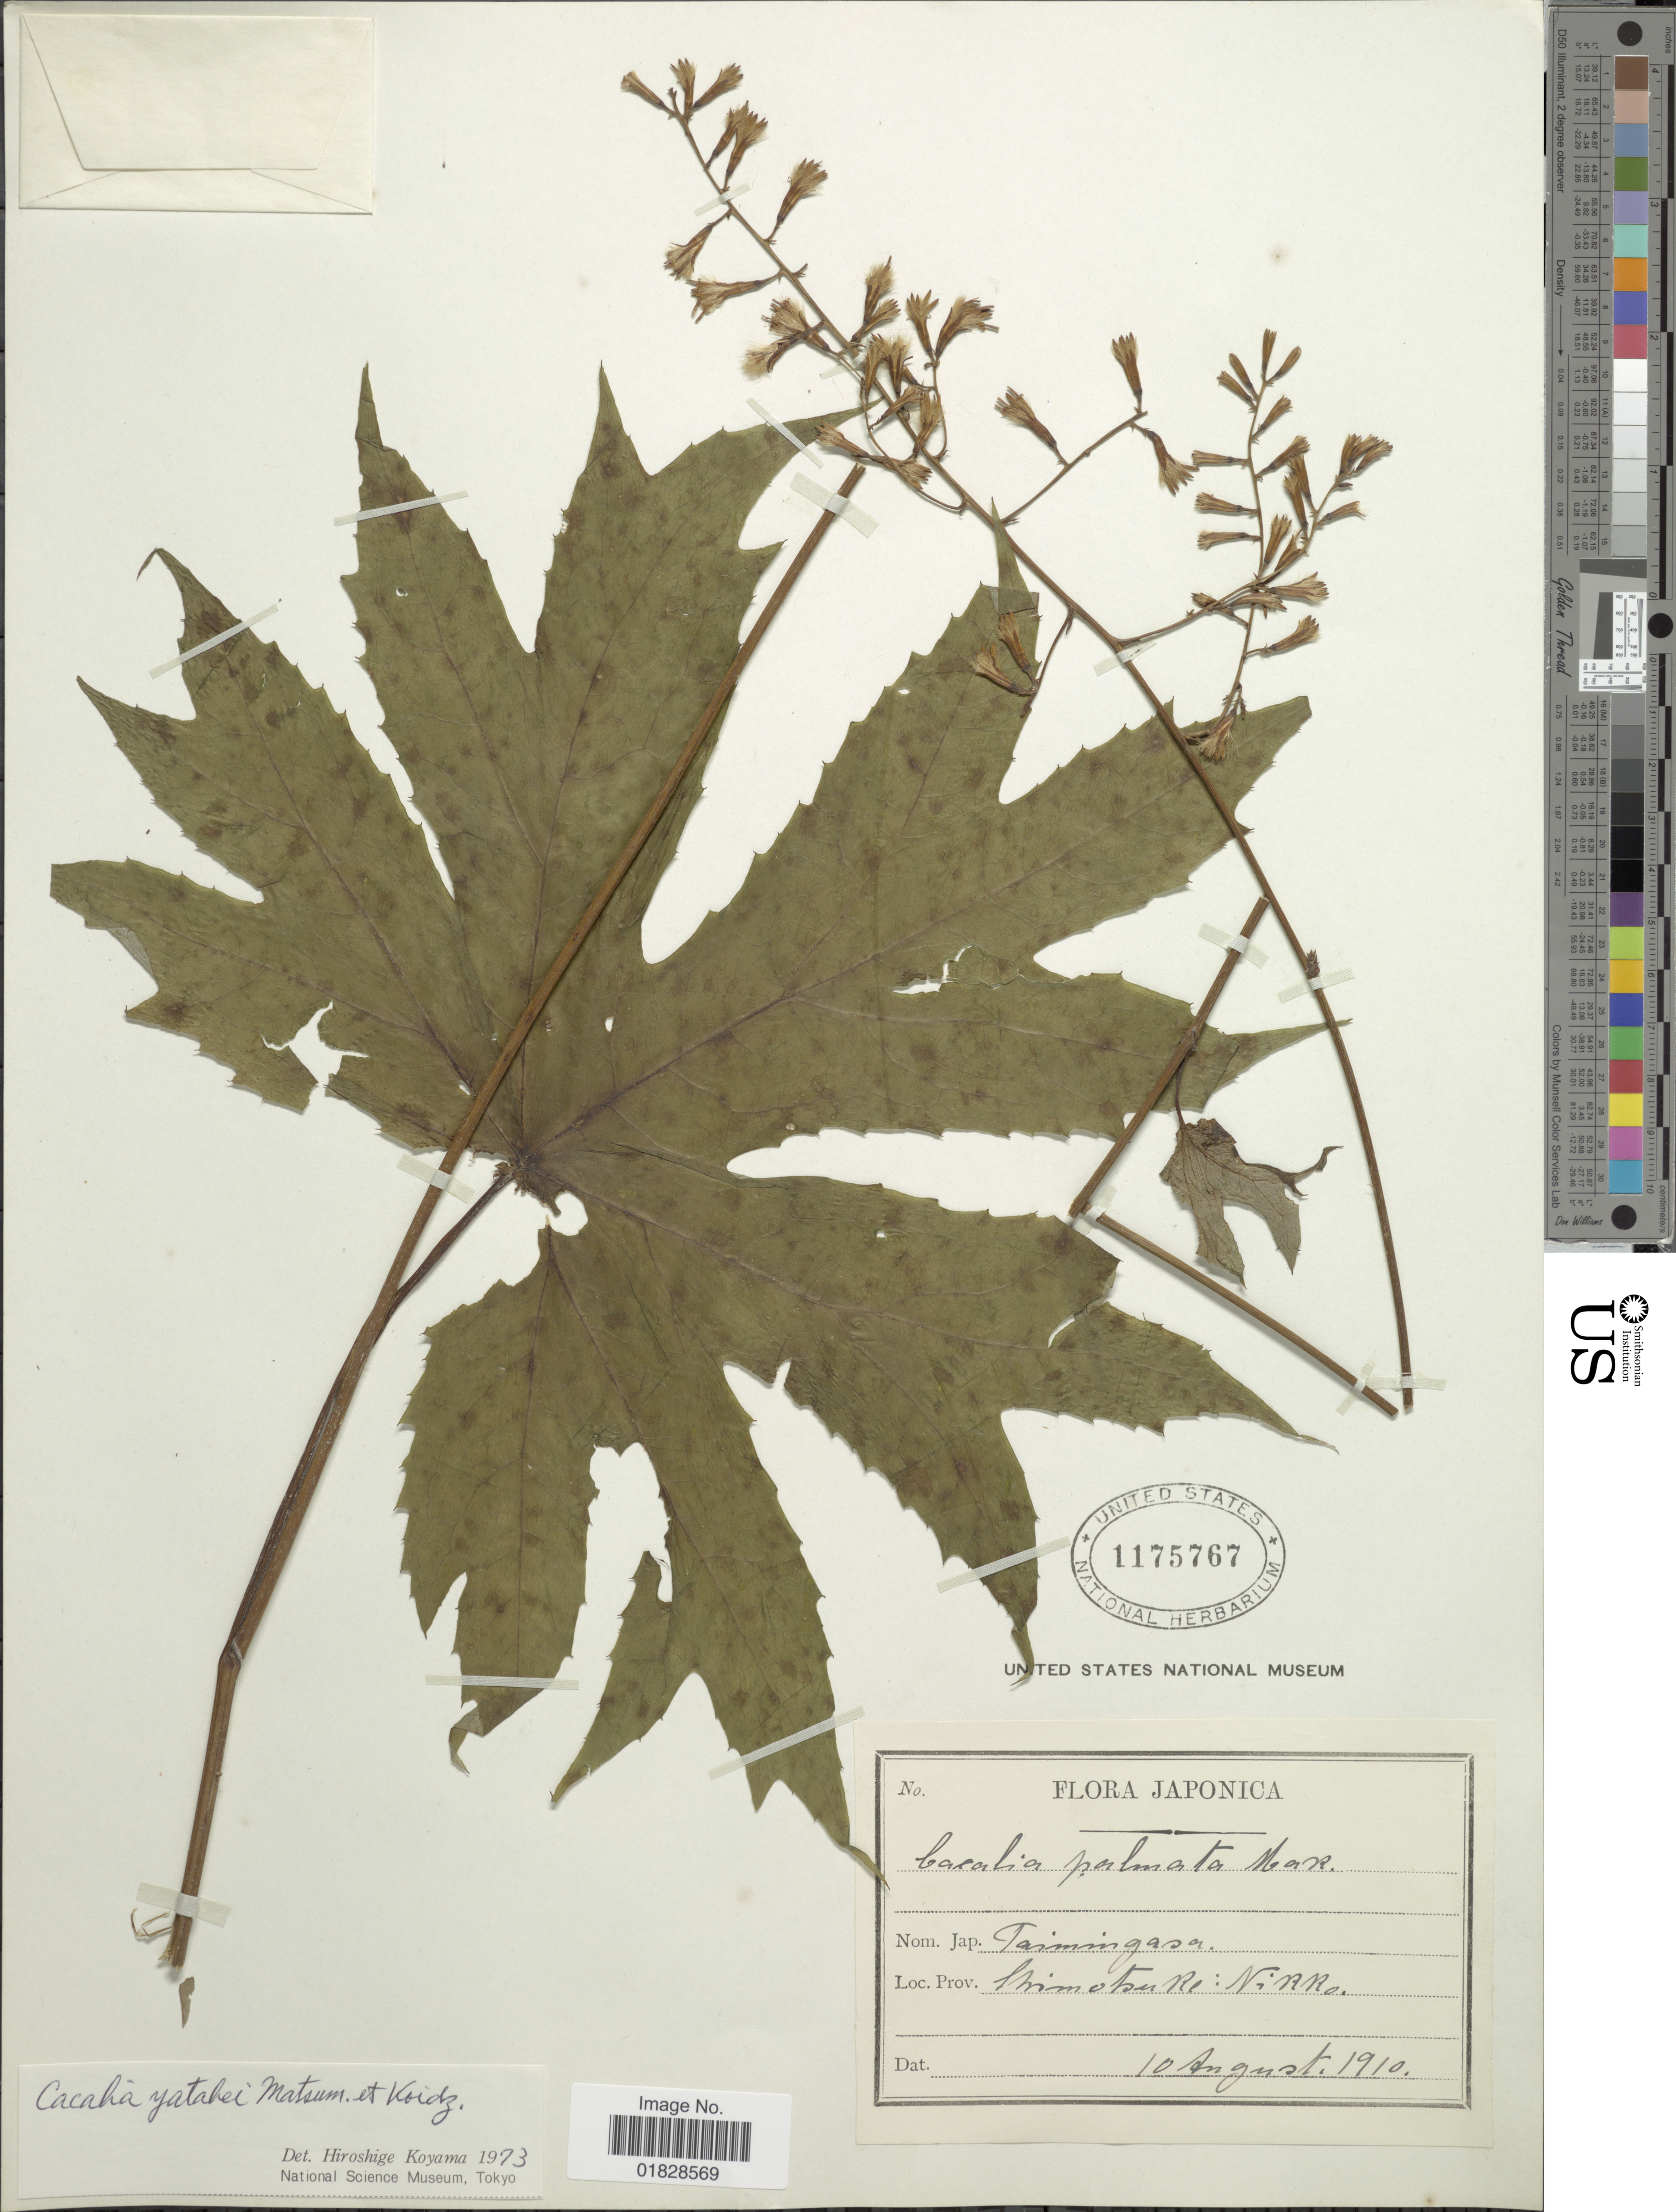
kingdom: Plantae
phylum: Tracheophyta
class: Magnoliopsida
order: Asterales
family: Asteraceae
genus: Parasenecio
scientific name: Parasenecio yatabei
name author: (Matsum. & Koidz.) H. Koyama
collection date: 1910-08-10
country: Japan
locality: Strimotsu Re: Nikko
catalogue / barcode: US 1175767